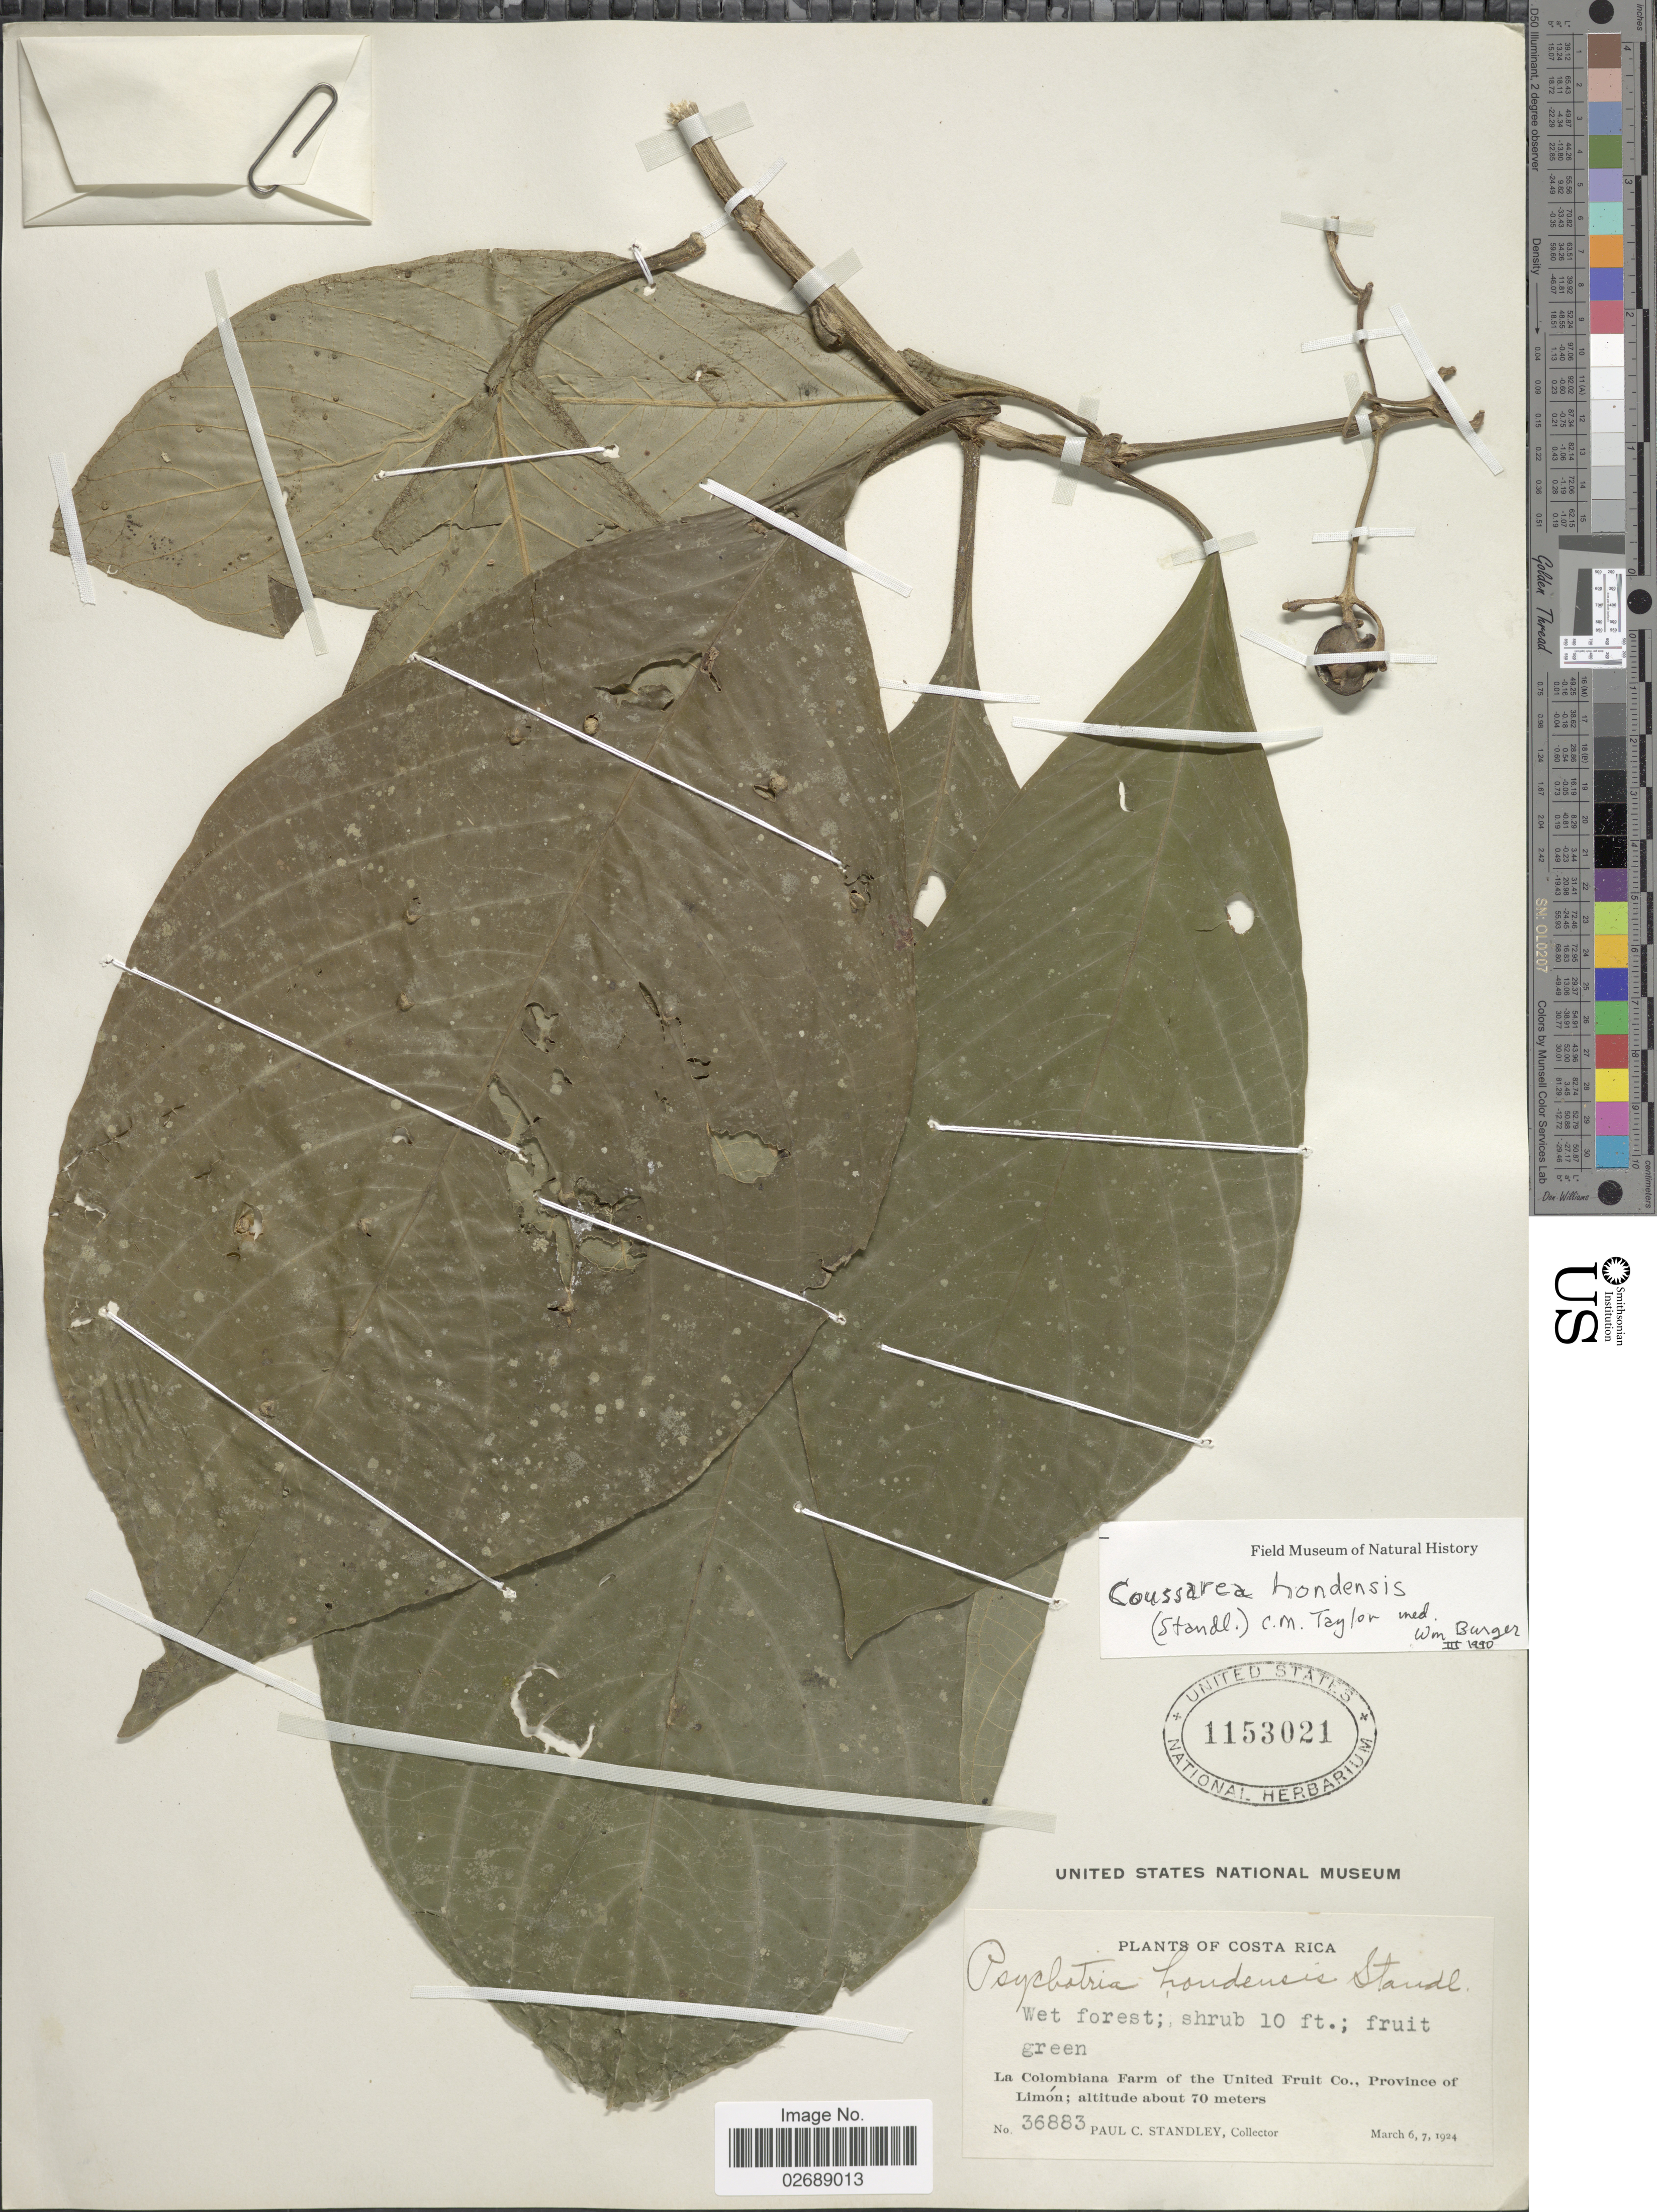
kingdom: Plantae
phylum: Tracheophyta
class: Magnoliopsida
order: Gentianales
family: Rubiaceae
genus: Coussarea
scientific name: Coussarea hondensis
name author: (Müll. Arg.) C.M. Taylor & W.C. Burger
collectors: P. C. Standley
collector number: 36883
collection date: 1924-03-06/1924-03-07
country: Costa Rica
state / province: Limón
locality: La Colombiana Farm on the United Fruit Co.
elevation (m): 70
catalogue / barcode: US 1153021